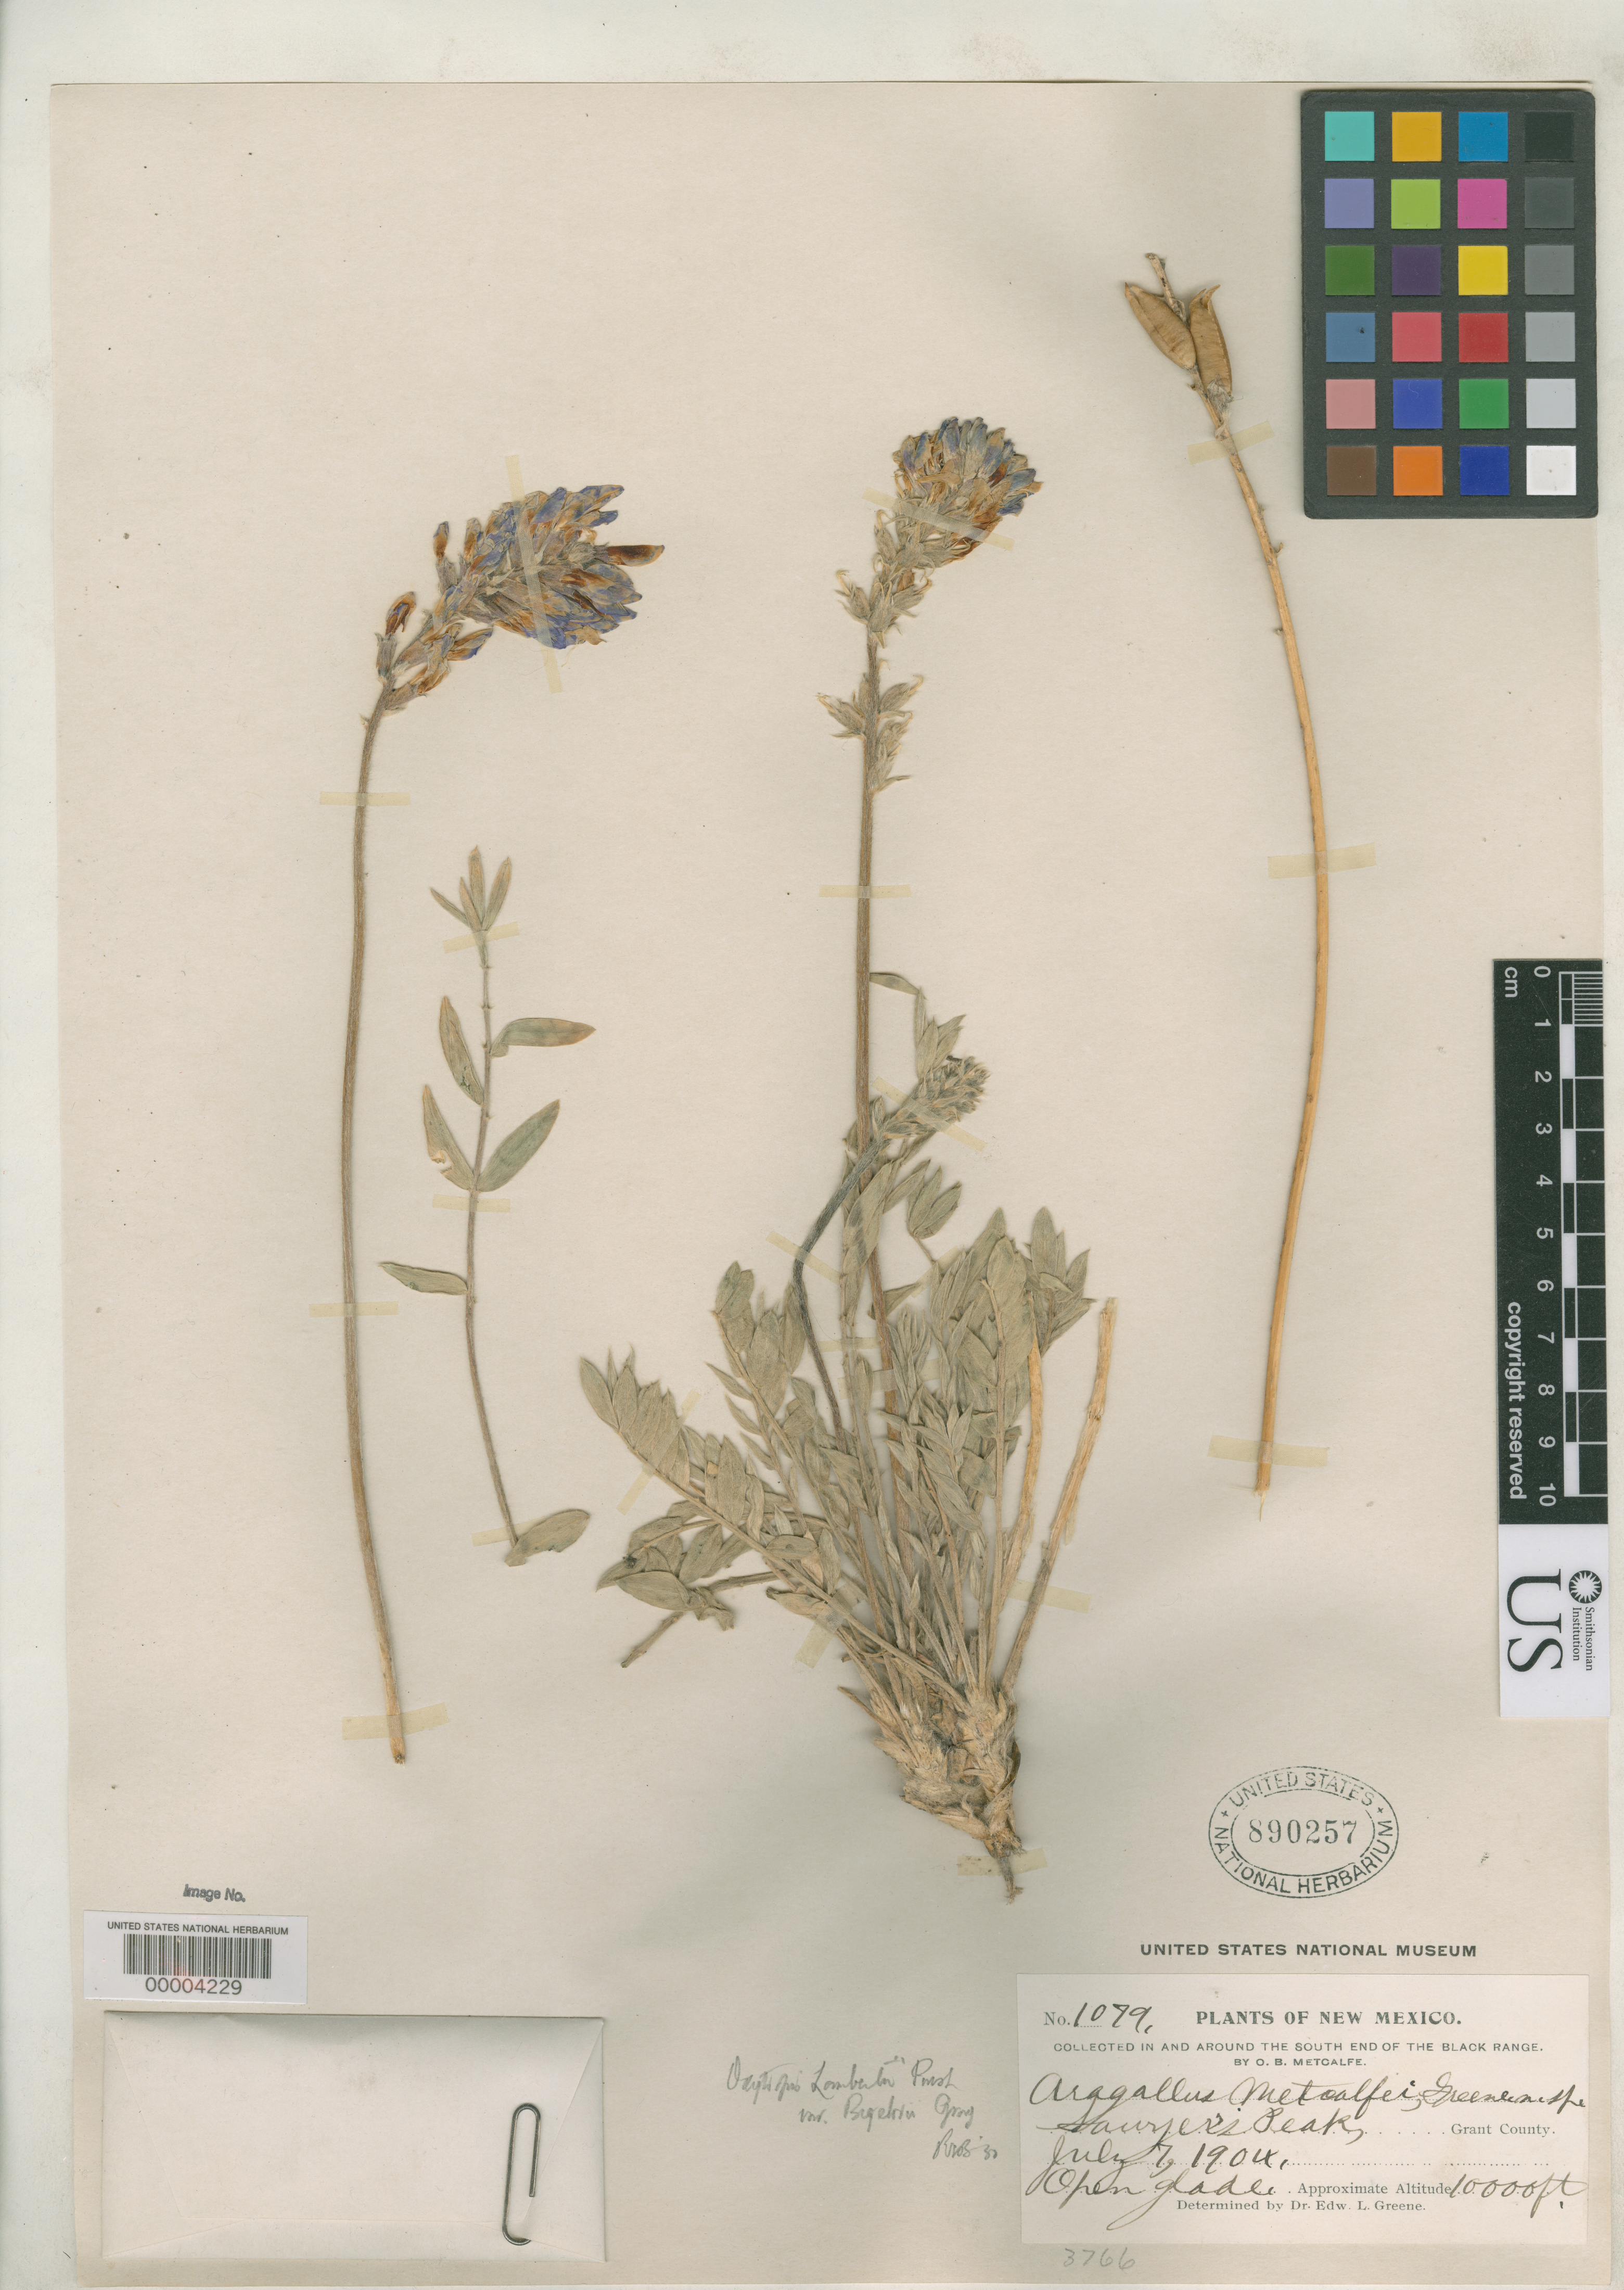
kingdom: Plantae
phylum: Tracheophyta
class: Magnoliopsida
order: Fabales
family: Fabaceae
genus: Aragallus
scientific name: Aragallus metcalfei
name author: Greene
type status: Type Collection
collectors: O. B. Metcalfe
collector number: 1079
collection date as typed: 07 Jul 1904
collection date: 1904-07-07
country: United States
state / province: New Mexico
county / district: Grant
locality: Sawyer's Peak.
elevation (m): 3048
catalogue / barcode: US 890257